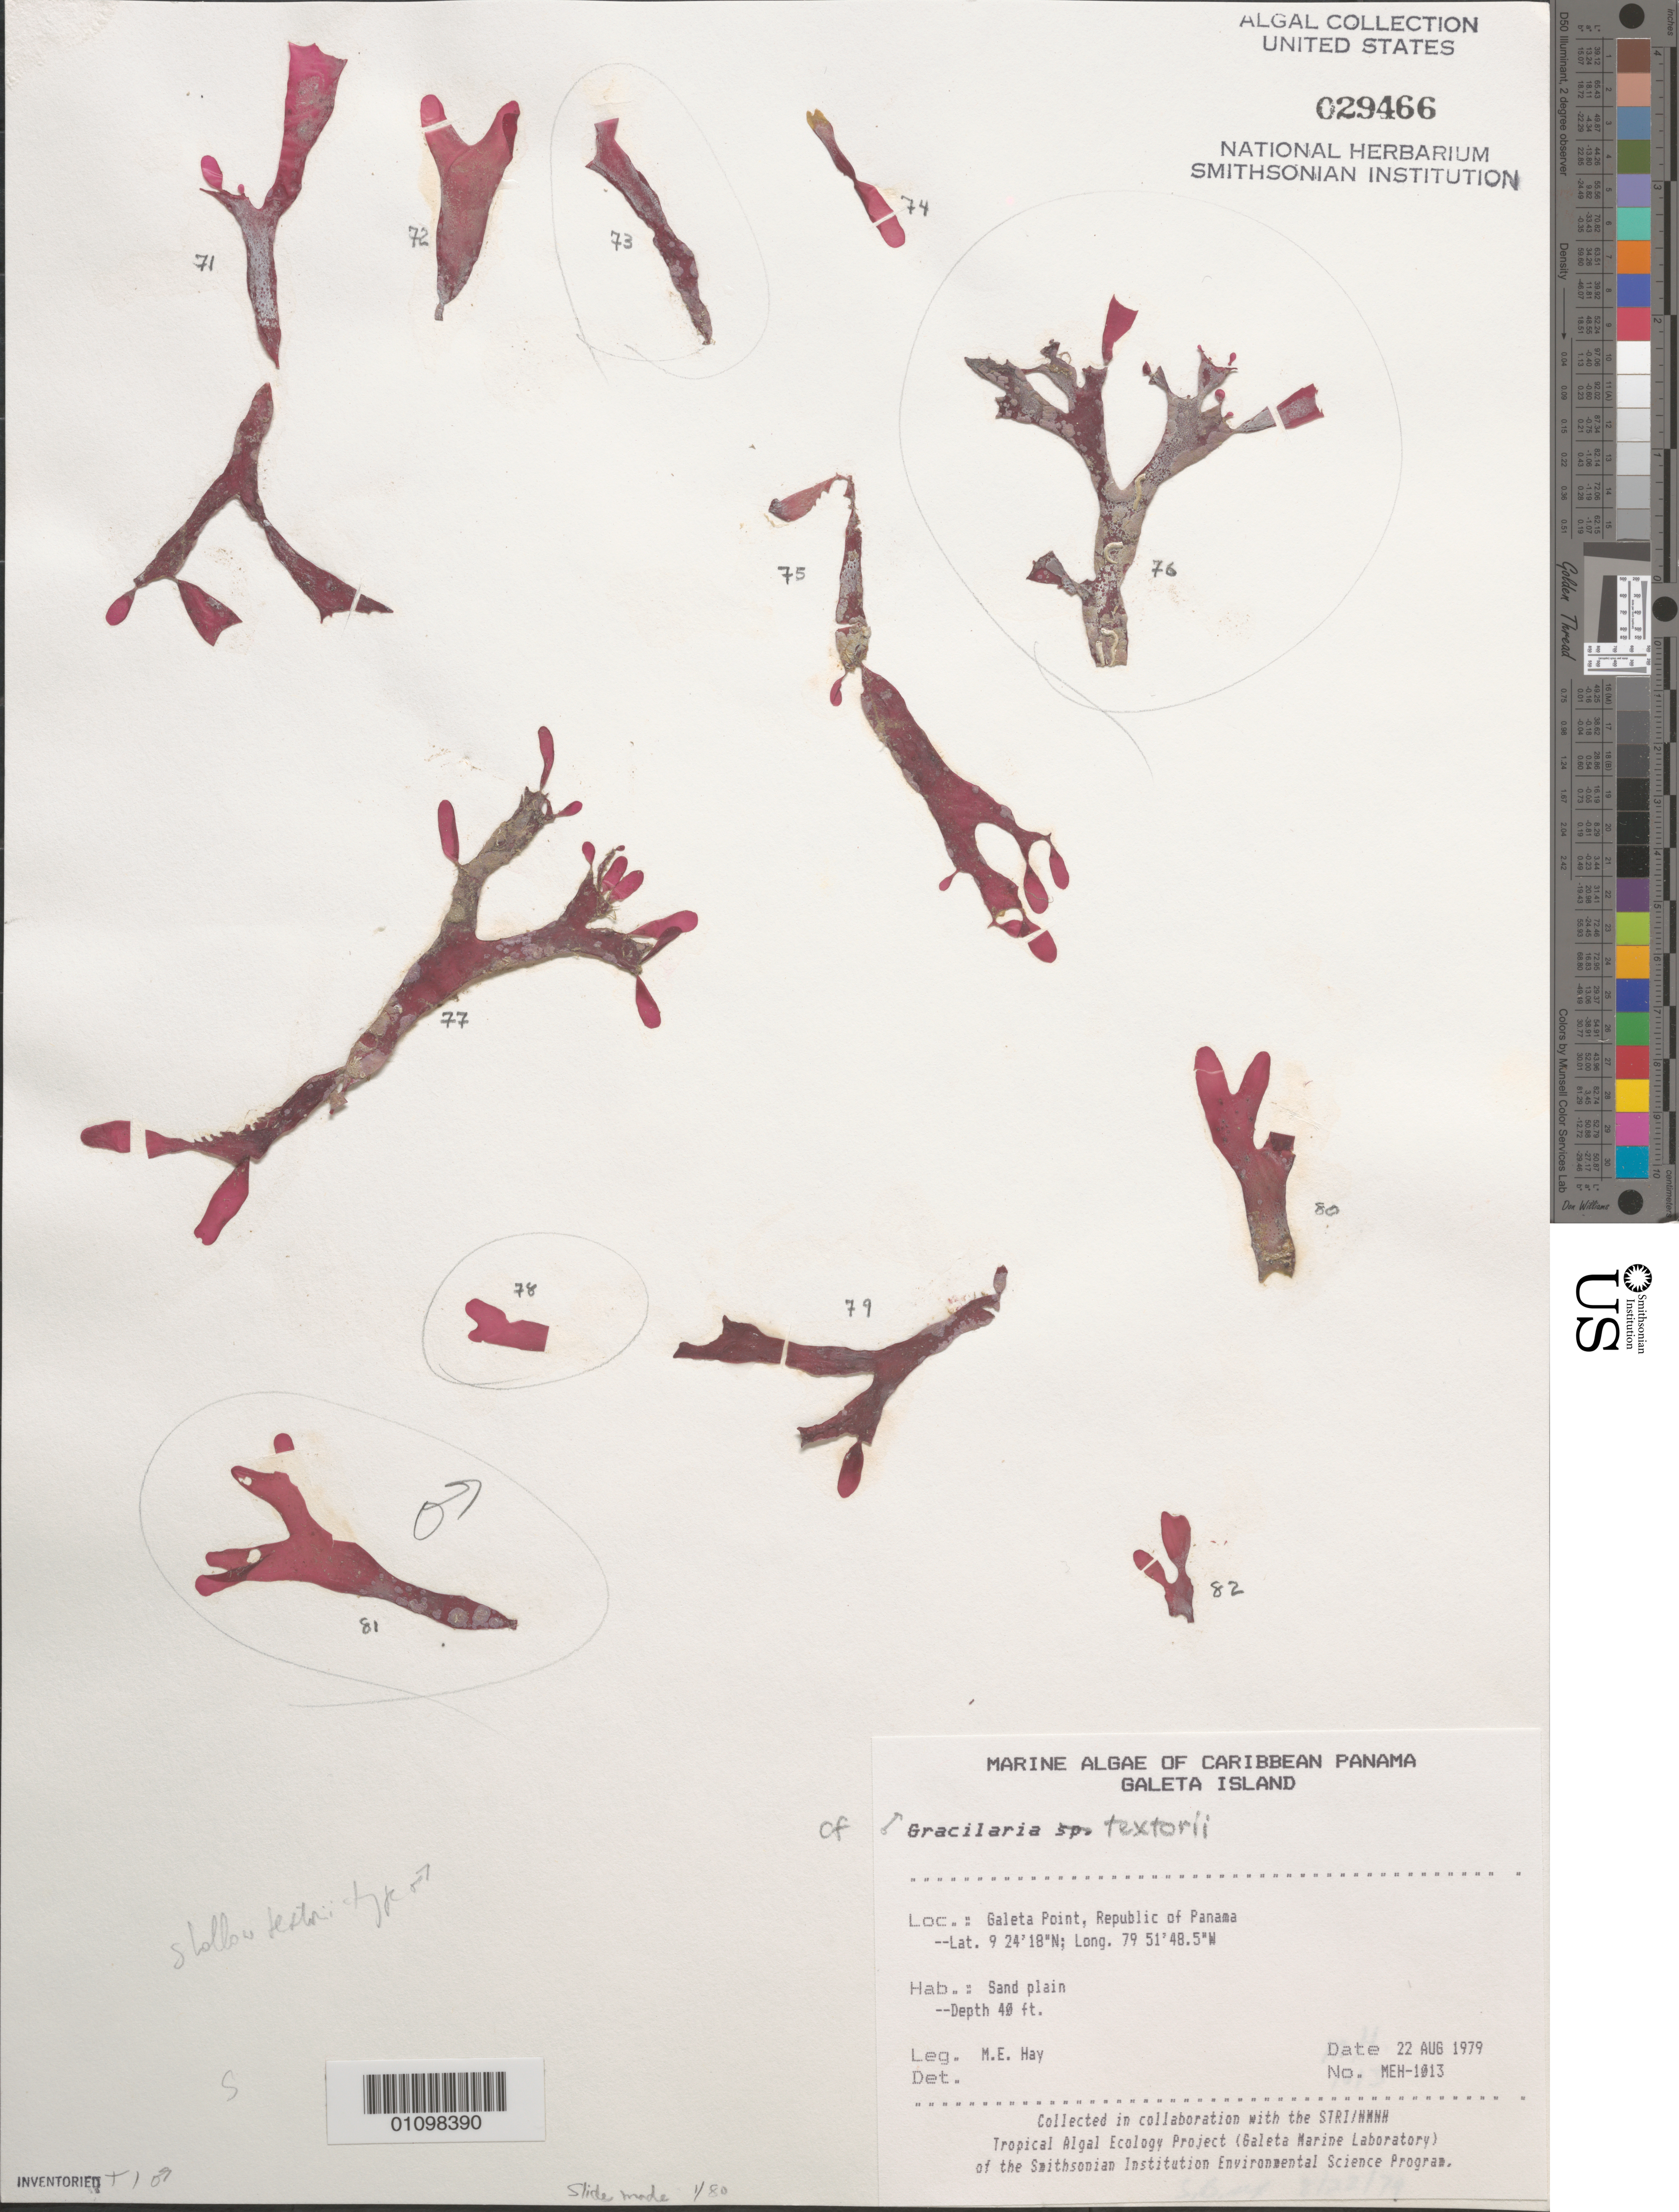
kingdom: Plantae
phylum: Rhodophyta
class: Florideophyceae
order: Gracilariales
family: Gracilariaceae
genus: Gracilaria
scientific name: Gracilaria textorii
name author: (Suringar) De Toni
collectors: M. E. Hay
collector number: MEH-1013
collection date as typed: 22 Aug 1979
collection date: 1979-08-22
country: Panama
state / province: Colón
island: Galeta Island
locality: Galeta Point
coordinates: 9 24' 18" N, 79 51' 48.5" W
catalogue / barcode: US 29466